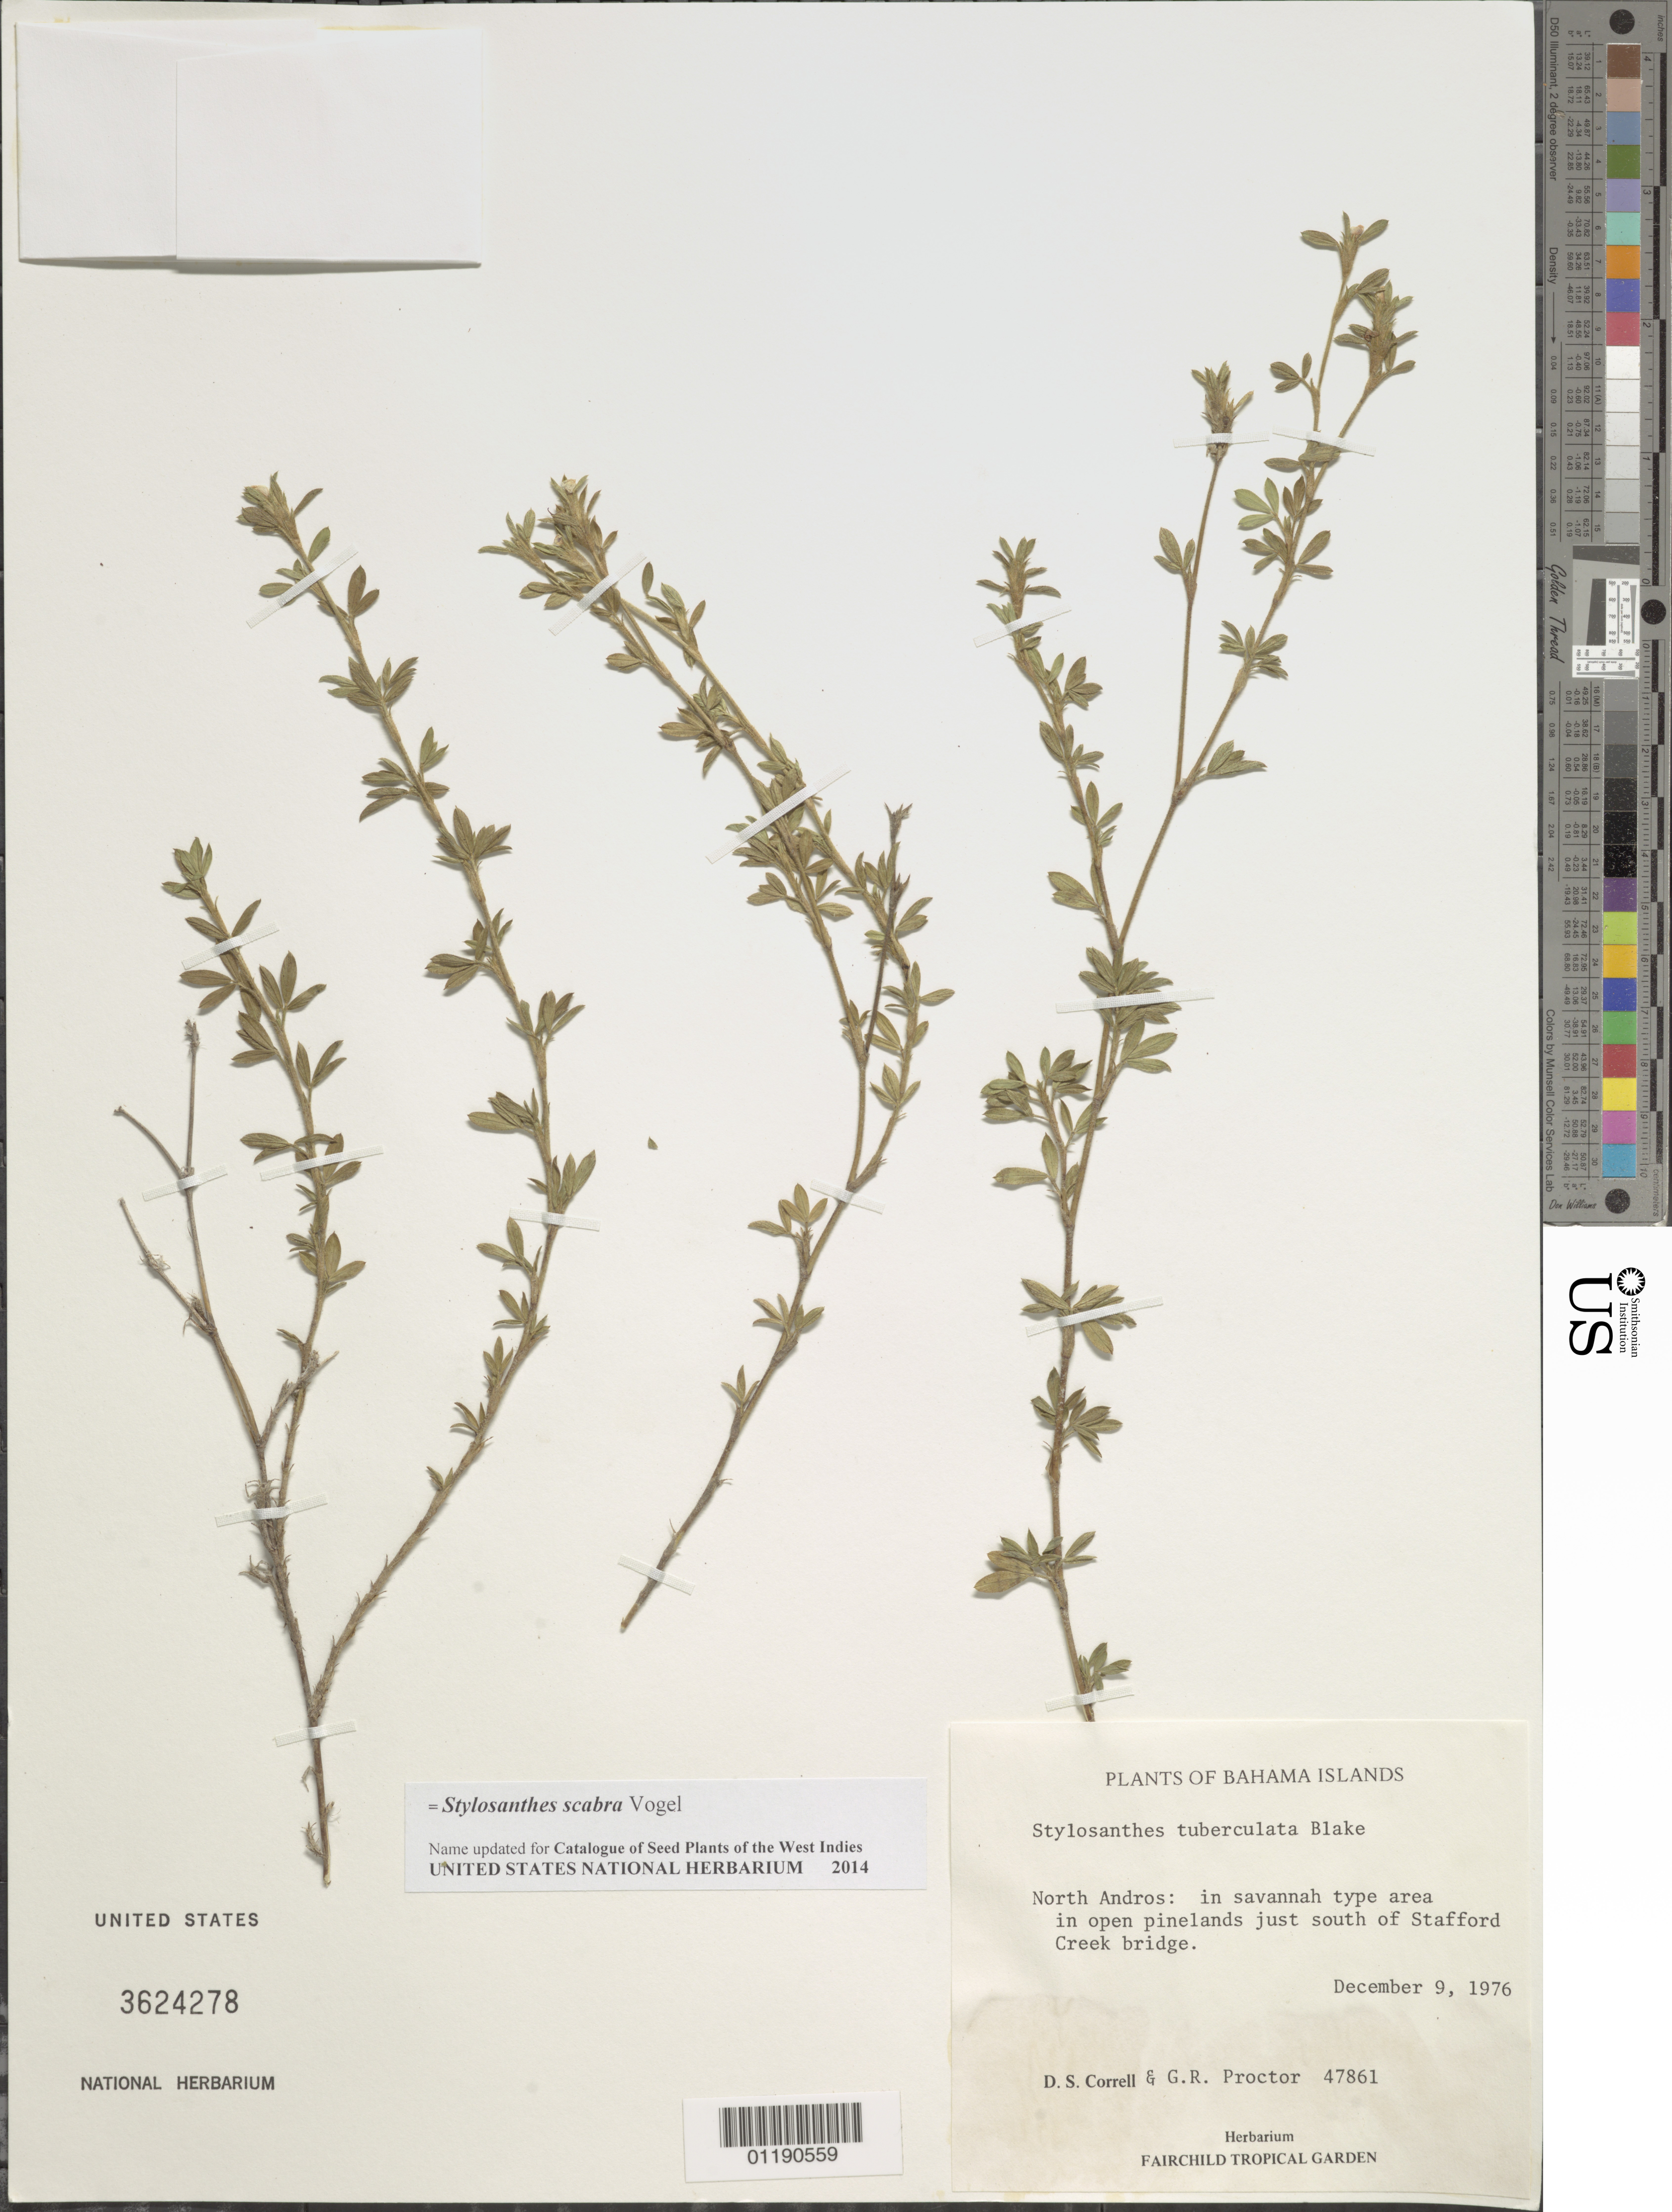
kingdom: Plantae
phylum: Tracheophyta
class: Magnoliopsida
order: Fabales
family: Fabaceae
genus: Stylosanthes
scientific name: Stylosanthes scabra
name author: Vogel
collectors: D. S. Correll & G. R. Proctor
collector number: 47861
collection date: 1976-12-09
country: Bahamas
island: North Andros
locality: North Andros: Just S of Stafford Creek bridge.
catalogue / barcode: US 3624278